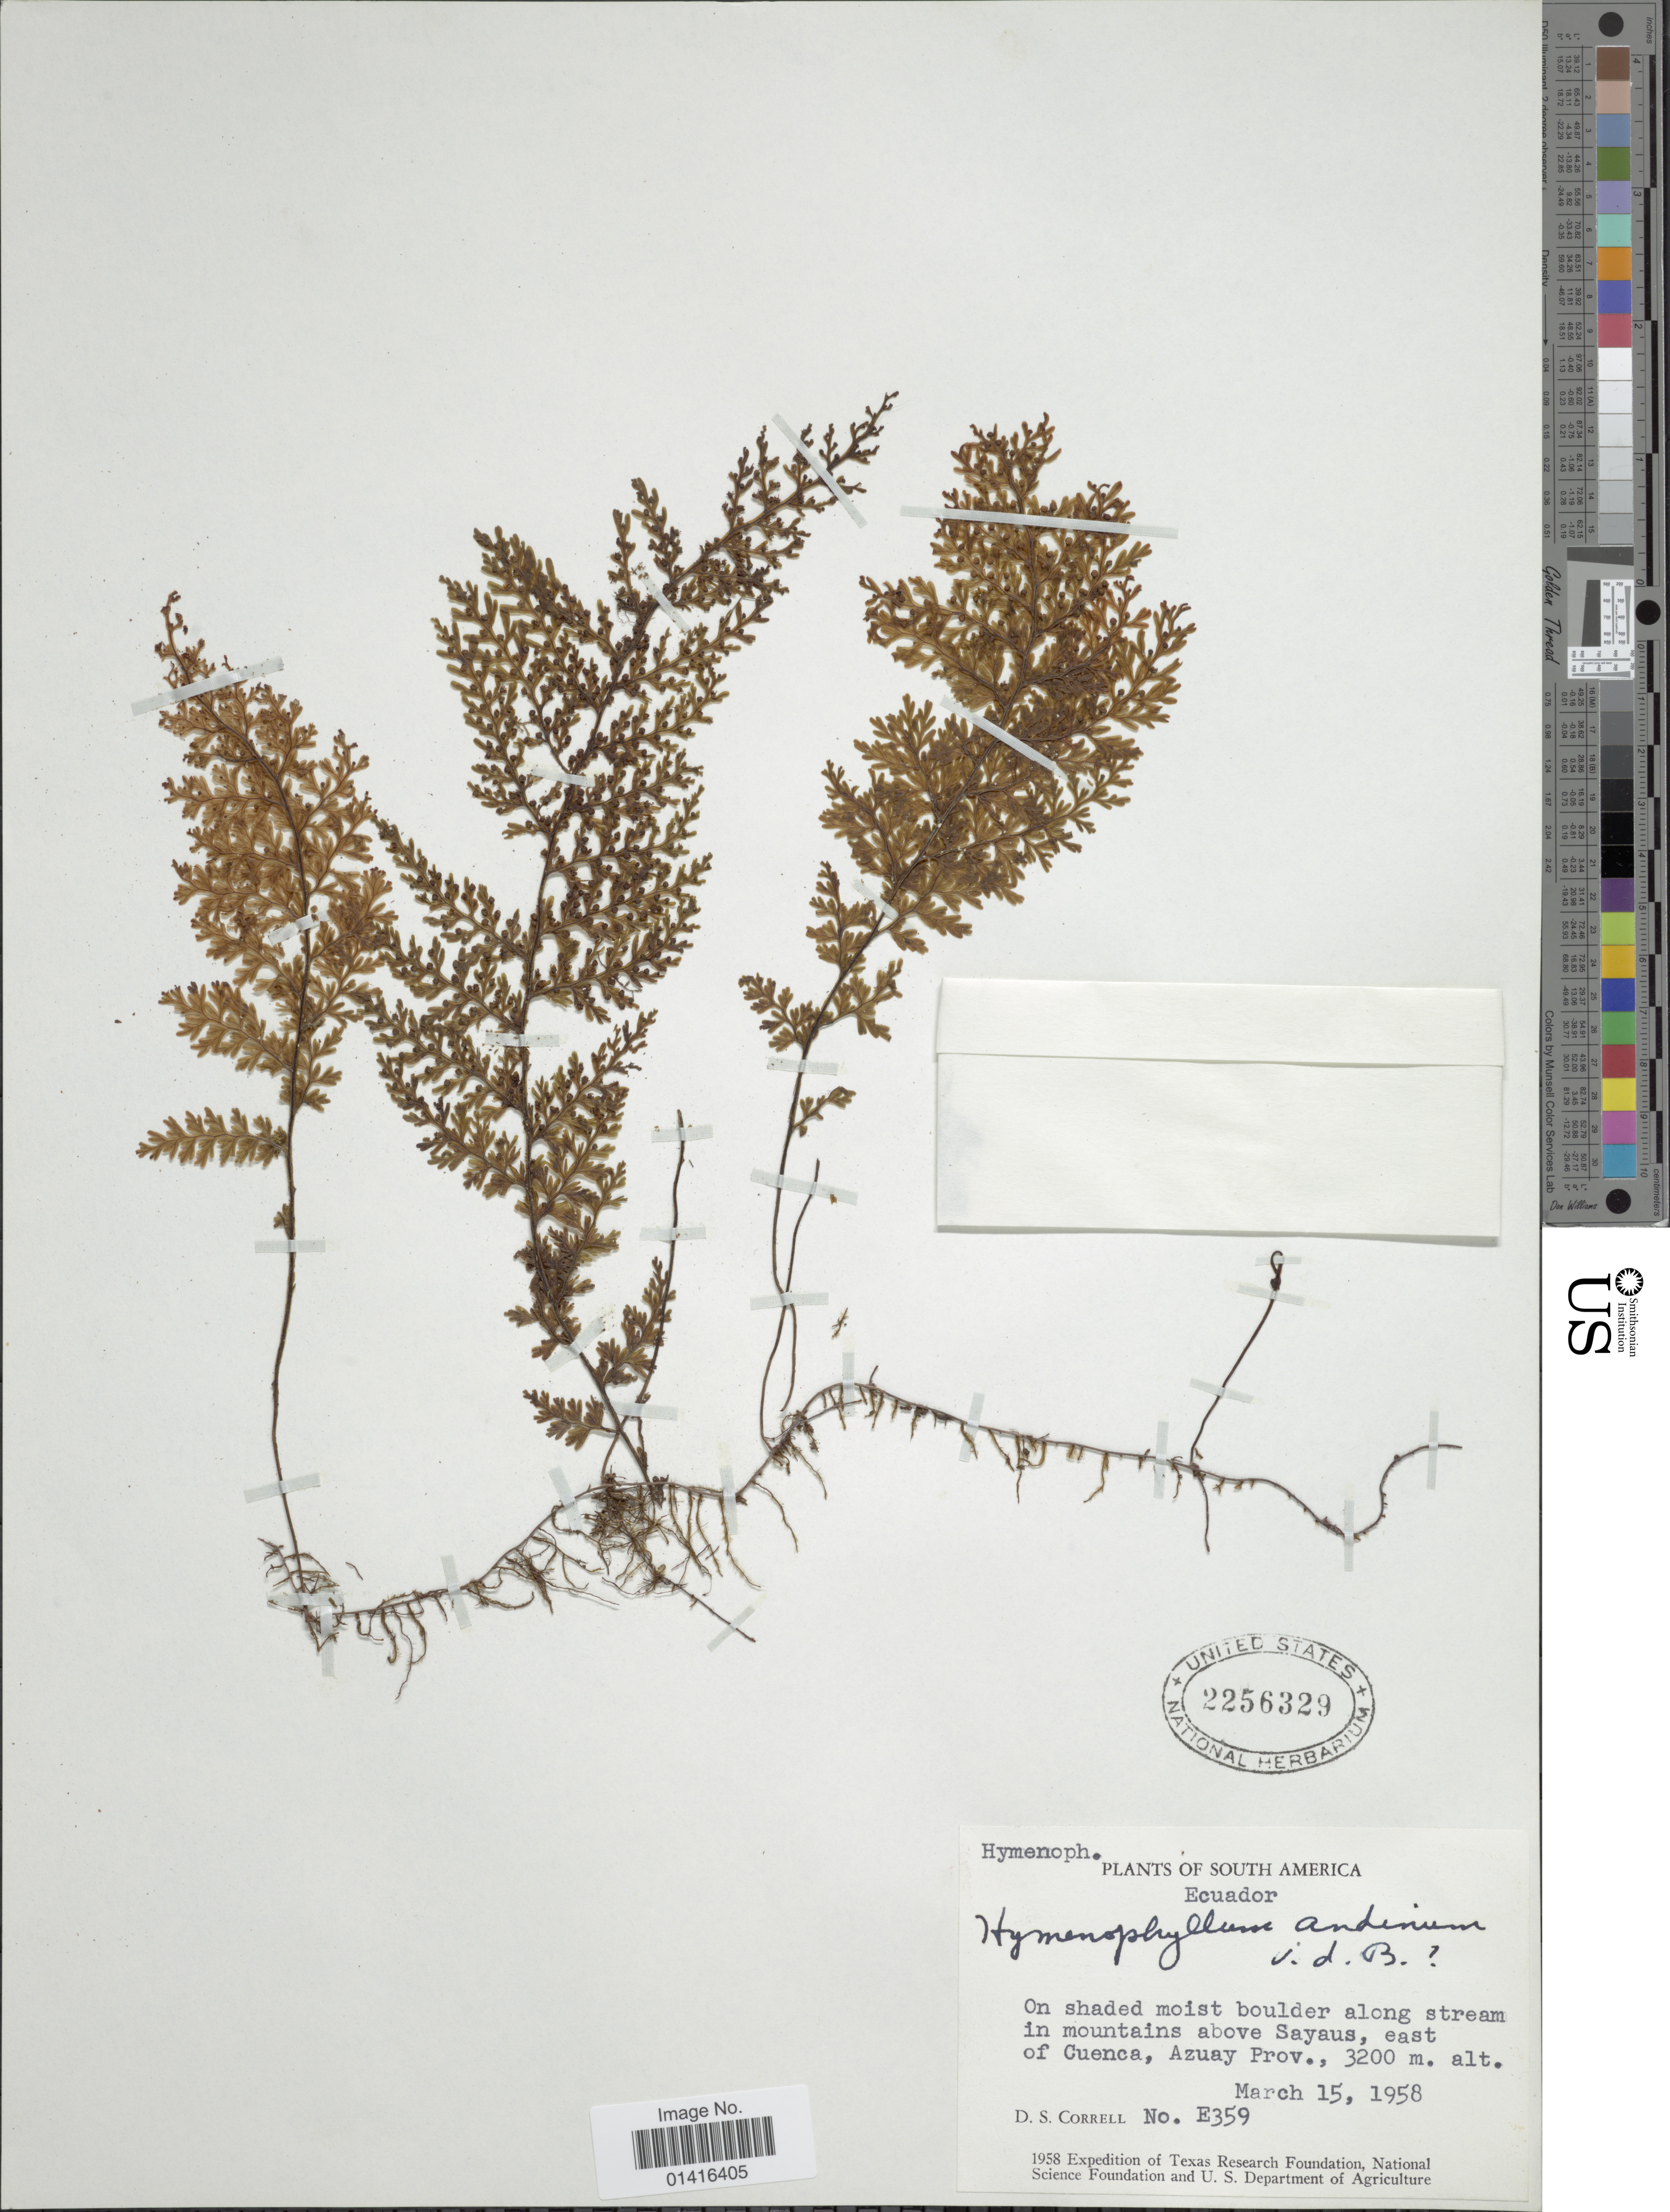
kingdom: Plantae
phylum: Tracheophyta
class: Polypodiopsida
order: Hymenophyllales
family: Hymenophyllaceae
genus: Hymenophyllum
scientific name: Hymenophyllum myriocarpum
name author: Hook.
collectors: D. S. Correll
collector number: E359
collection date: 1958-03-15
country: Ecuador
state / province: Azuay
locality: On shaded moist boulder along stream in mountains above Sayas, east of Cuenca.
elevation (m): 3200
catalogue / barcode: US 2256329